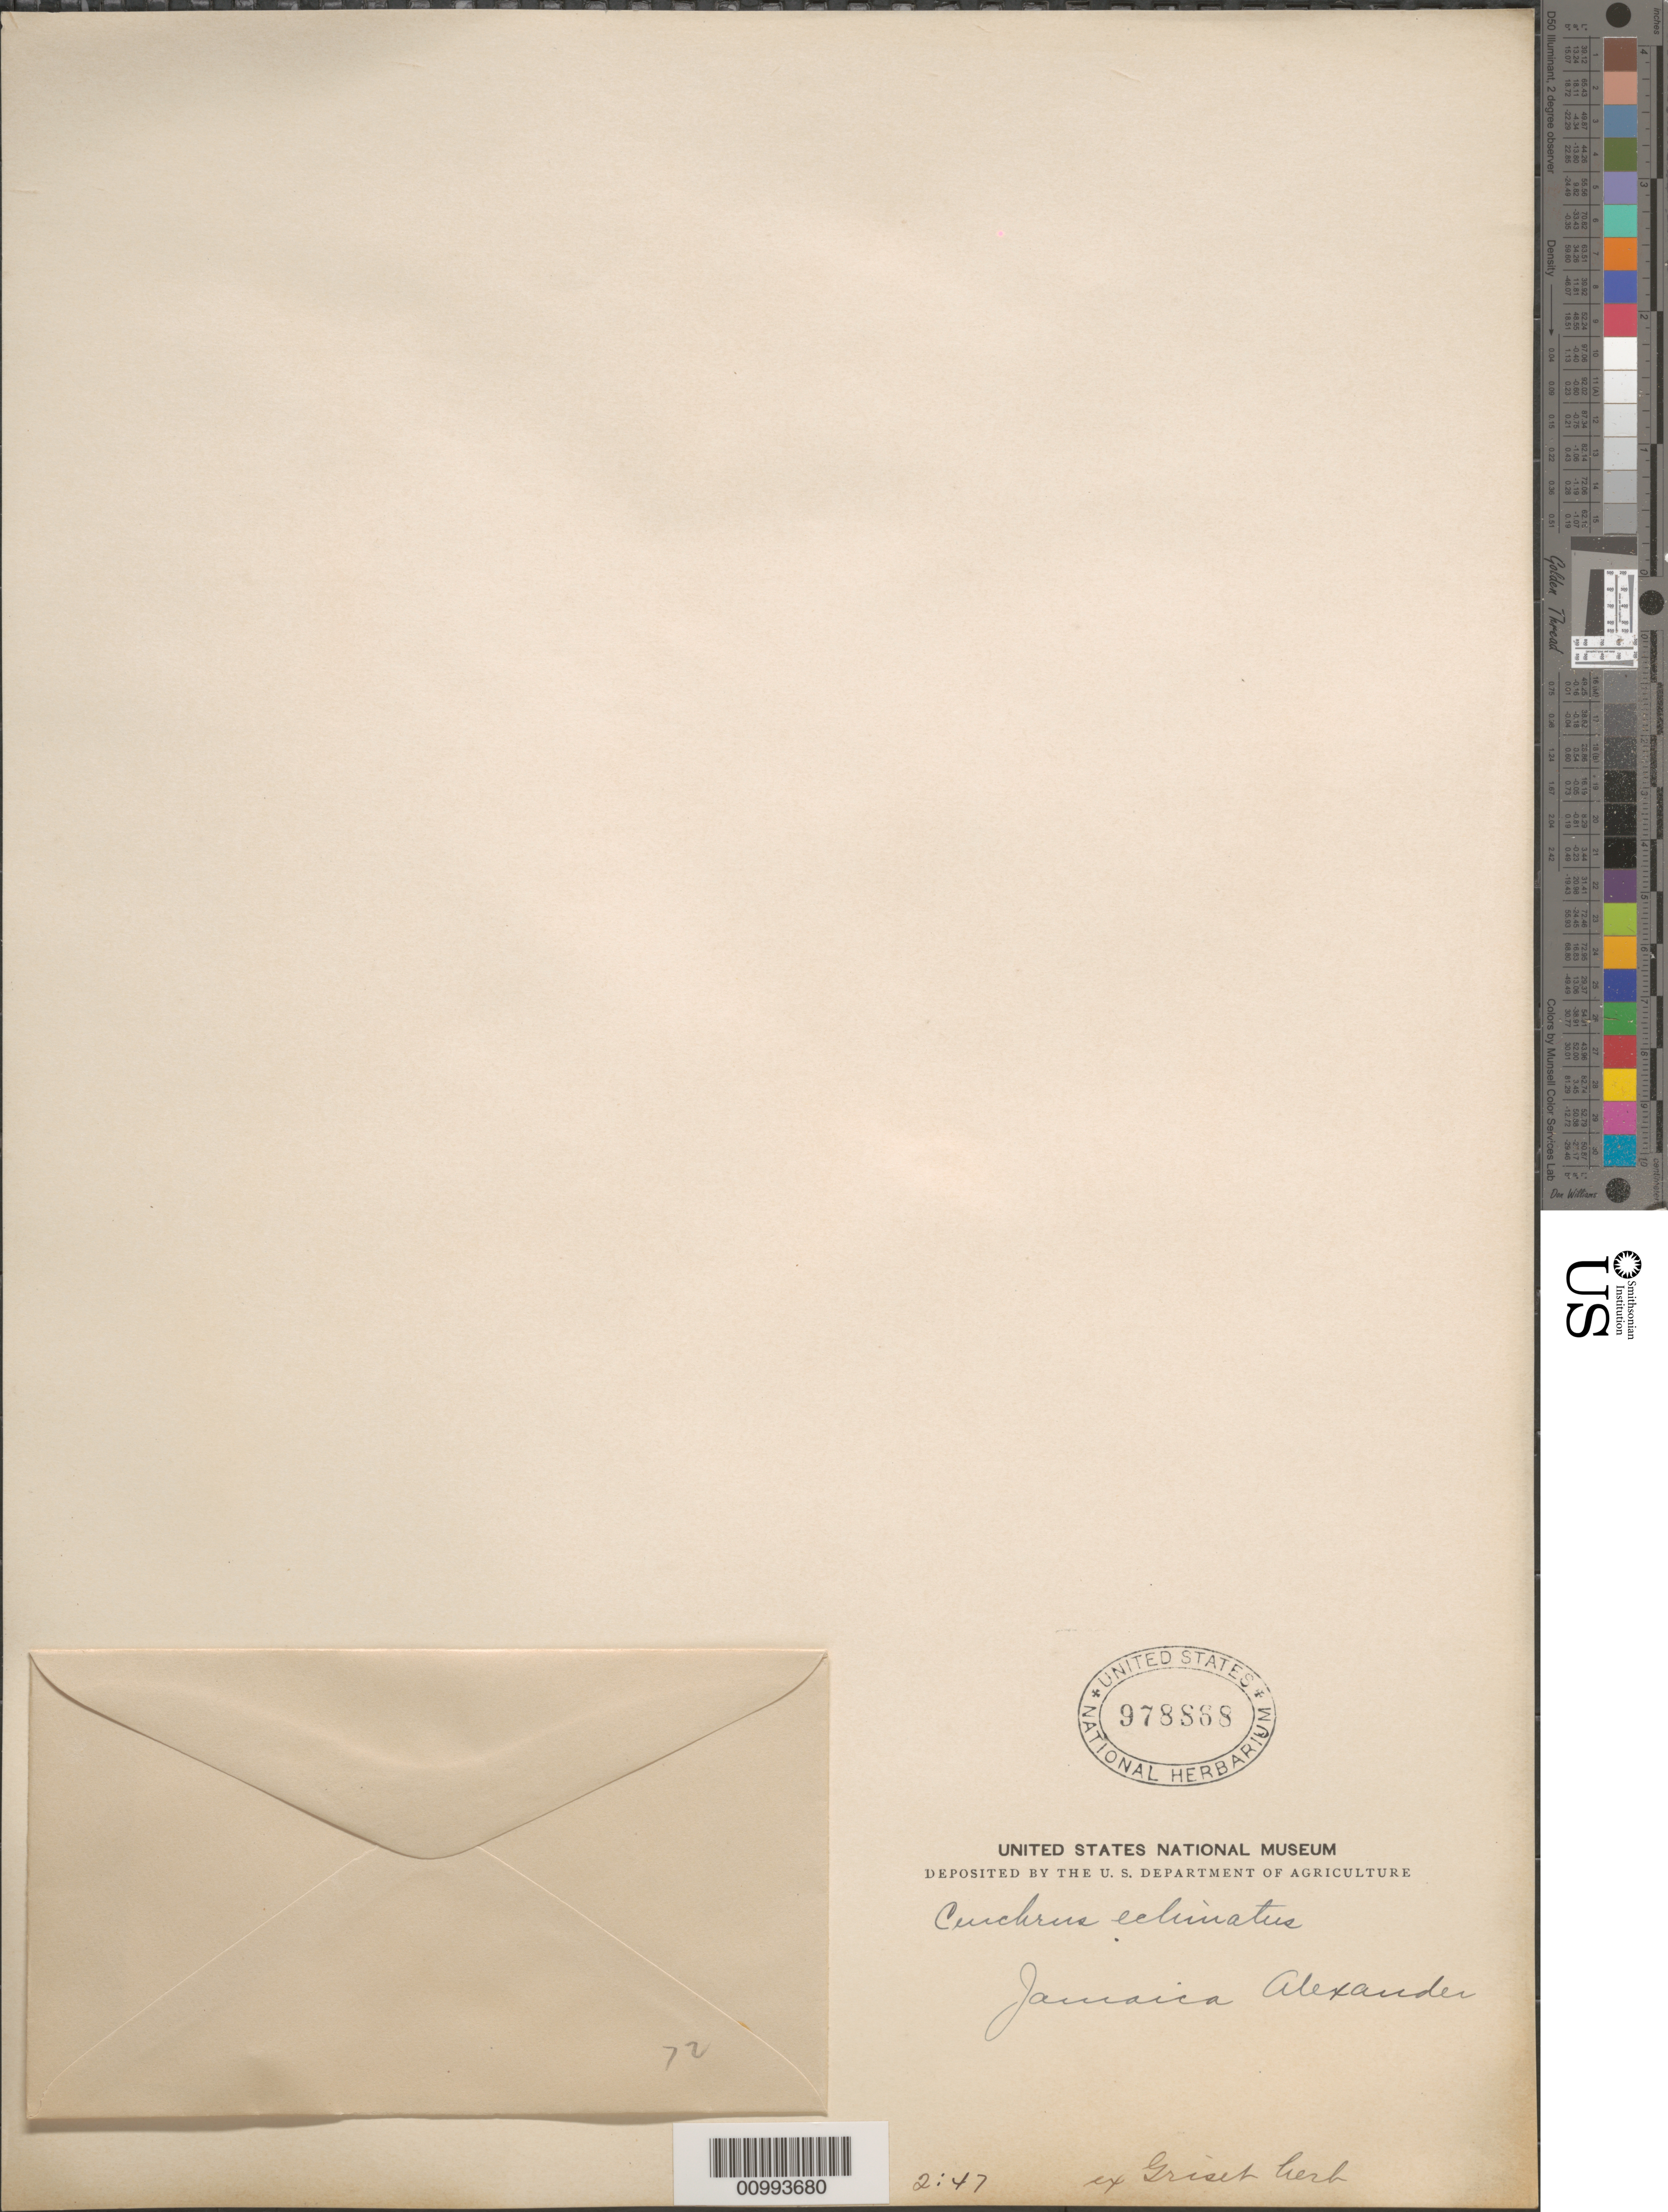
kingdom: Plantae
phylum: Tracheophyta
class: Liliopsida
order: Poales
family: Poaceae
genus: Cenchrus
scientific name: Cenchrus echinatus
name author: L.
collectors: R. C. Alexander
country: Jamaica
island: Jamaica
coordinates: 0 N, 0 E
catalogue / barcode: US 978868